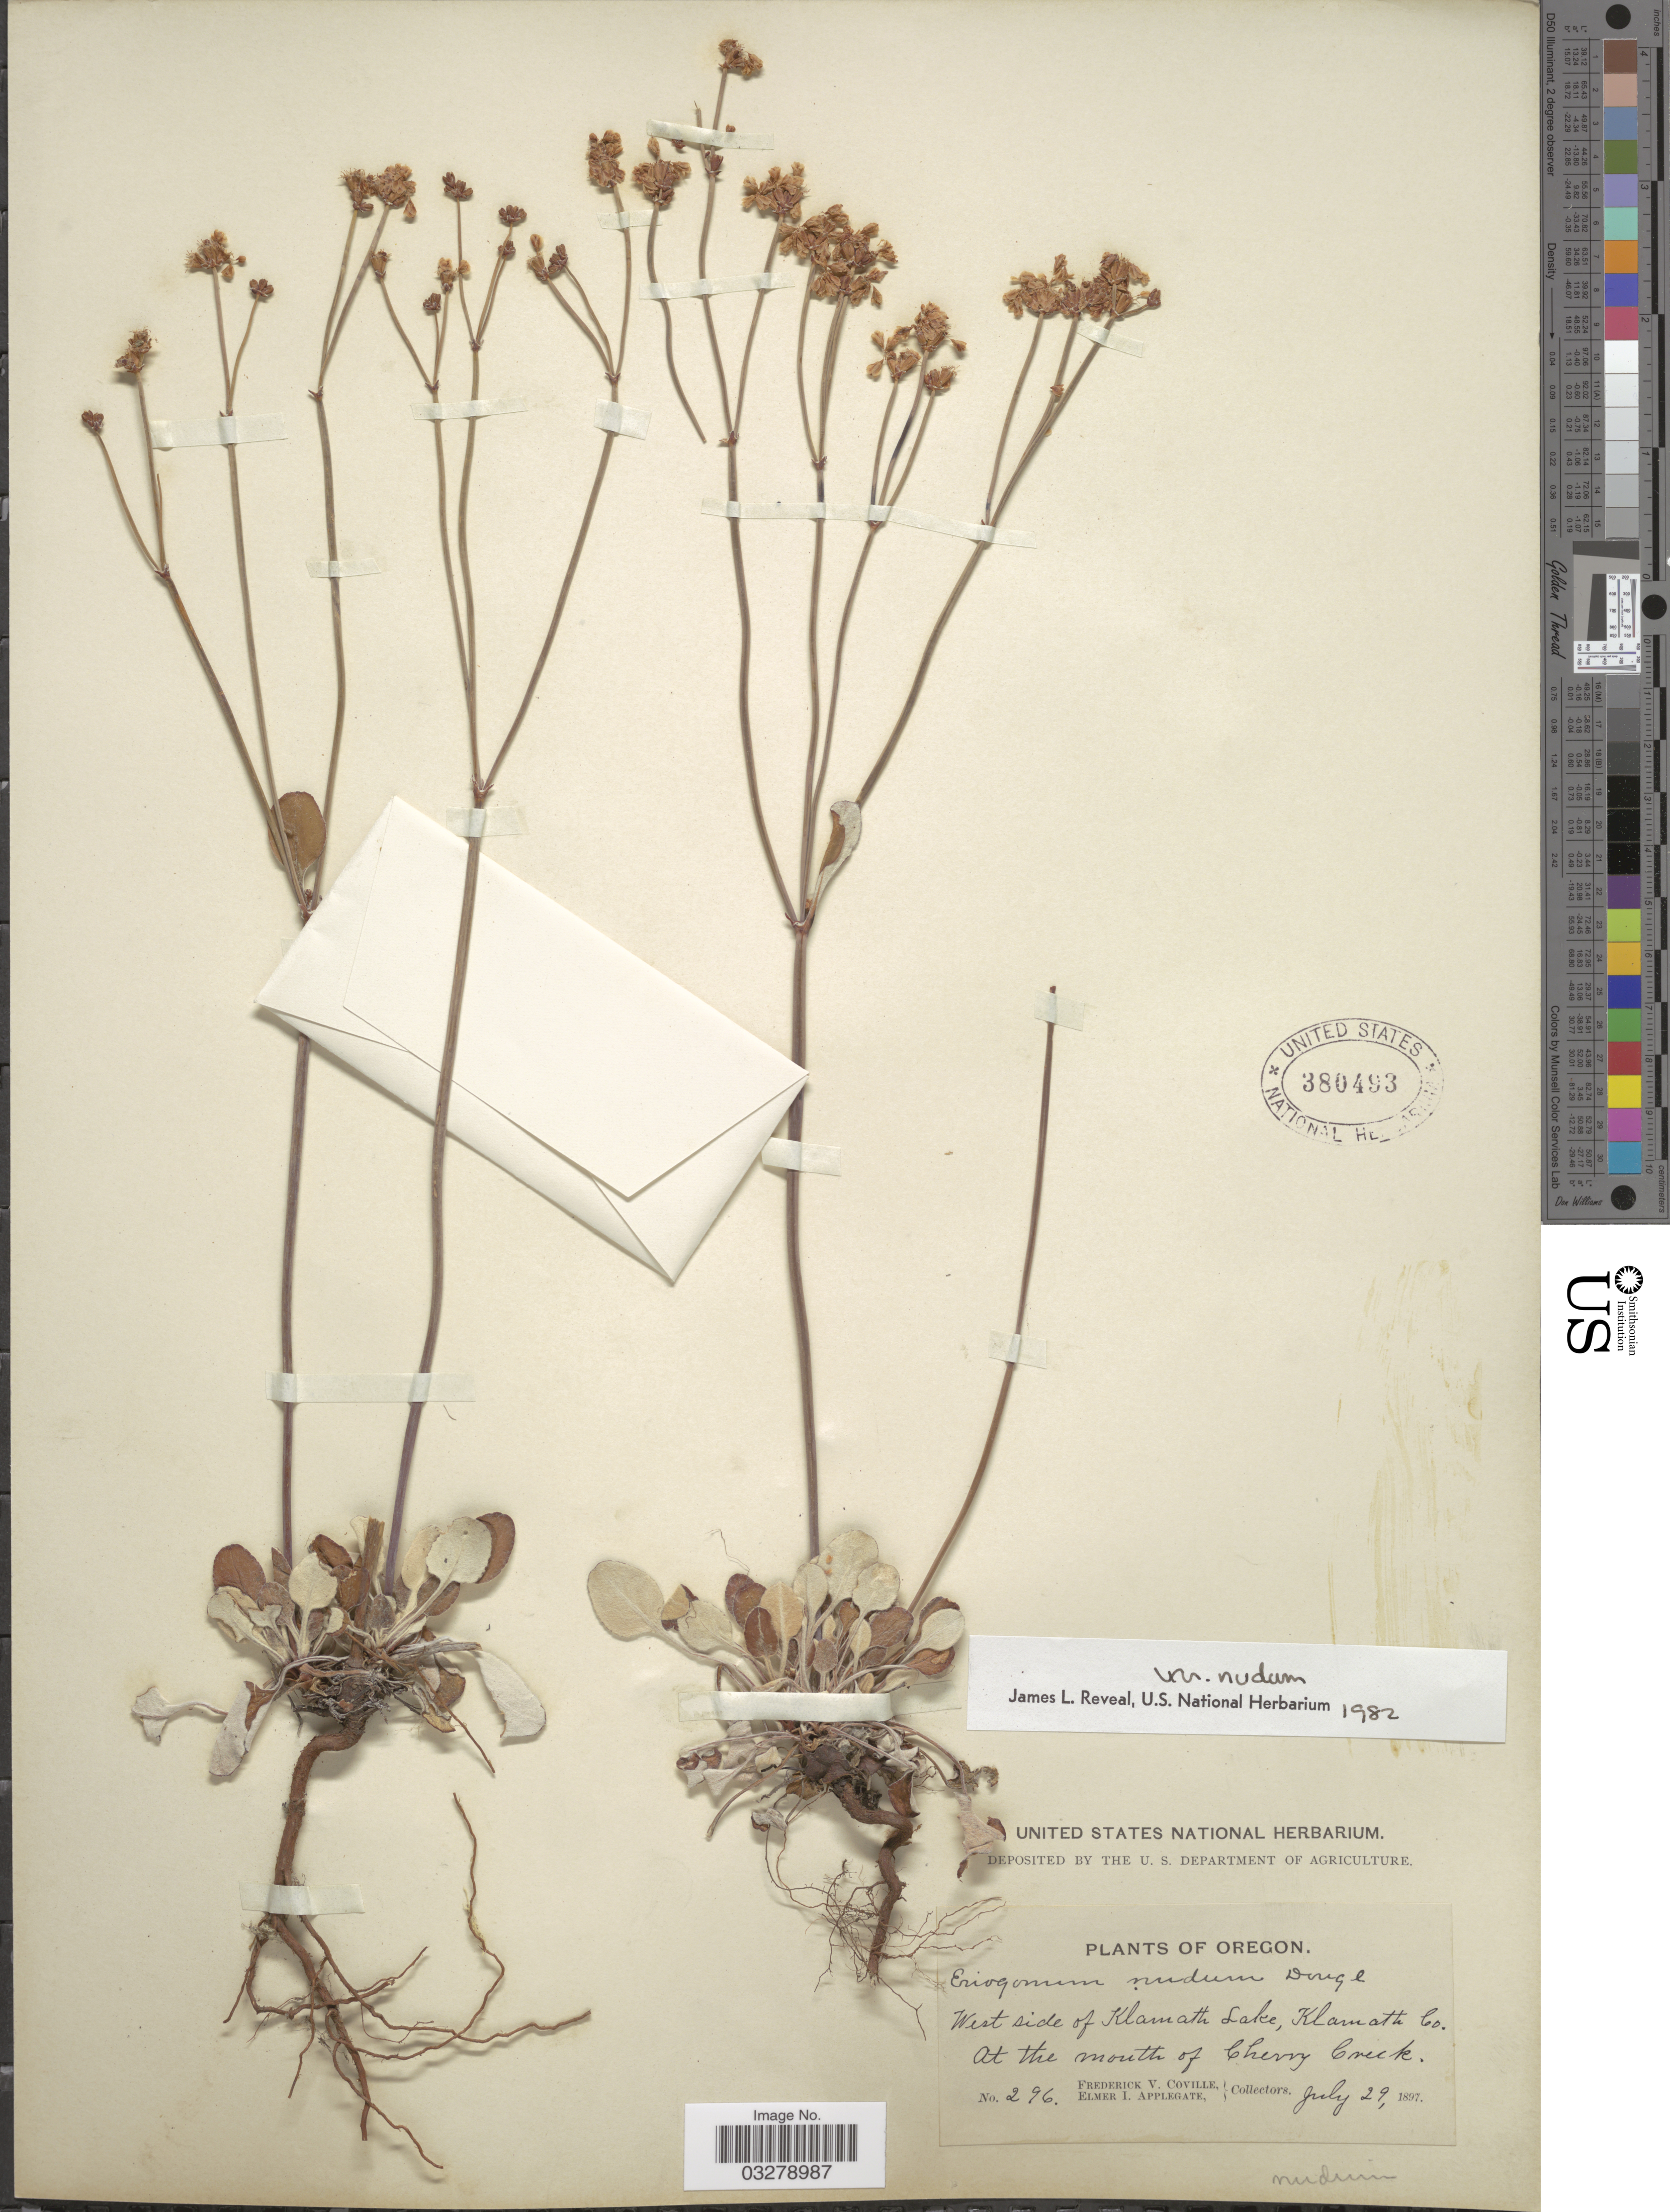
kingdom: Plantae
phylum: Tracheophyta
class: Magnoliopsida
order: Caryophyllales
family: Polygonaceae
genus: Eriogonum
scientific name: Eriogonum nudum var. nudum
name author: Douglas ex Benth.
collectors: F. V. Coville & E. I. Applegate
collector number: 296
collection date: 1897-07-29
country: United States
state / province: Oregon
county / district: Klamath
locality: West side of Klamath Lake, Klamath Co., At the mouth of Cherry Creek.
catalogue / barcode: US 380493